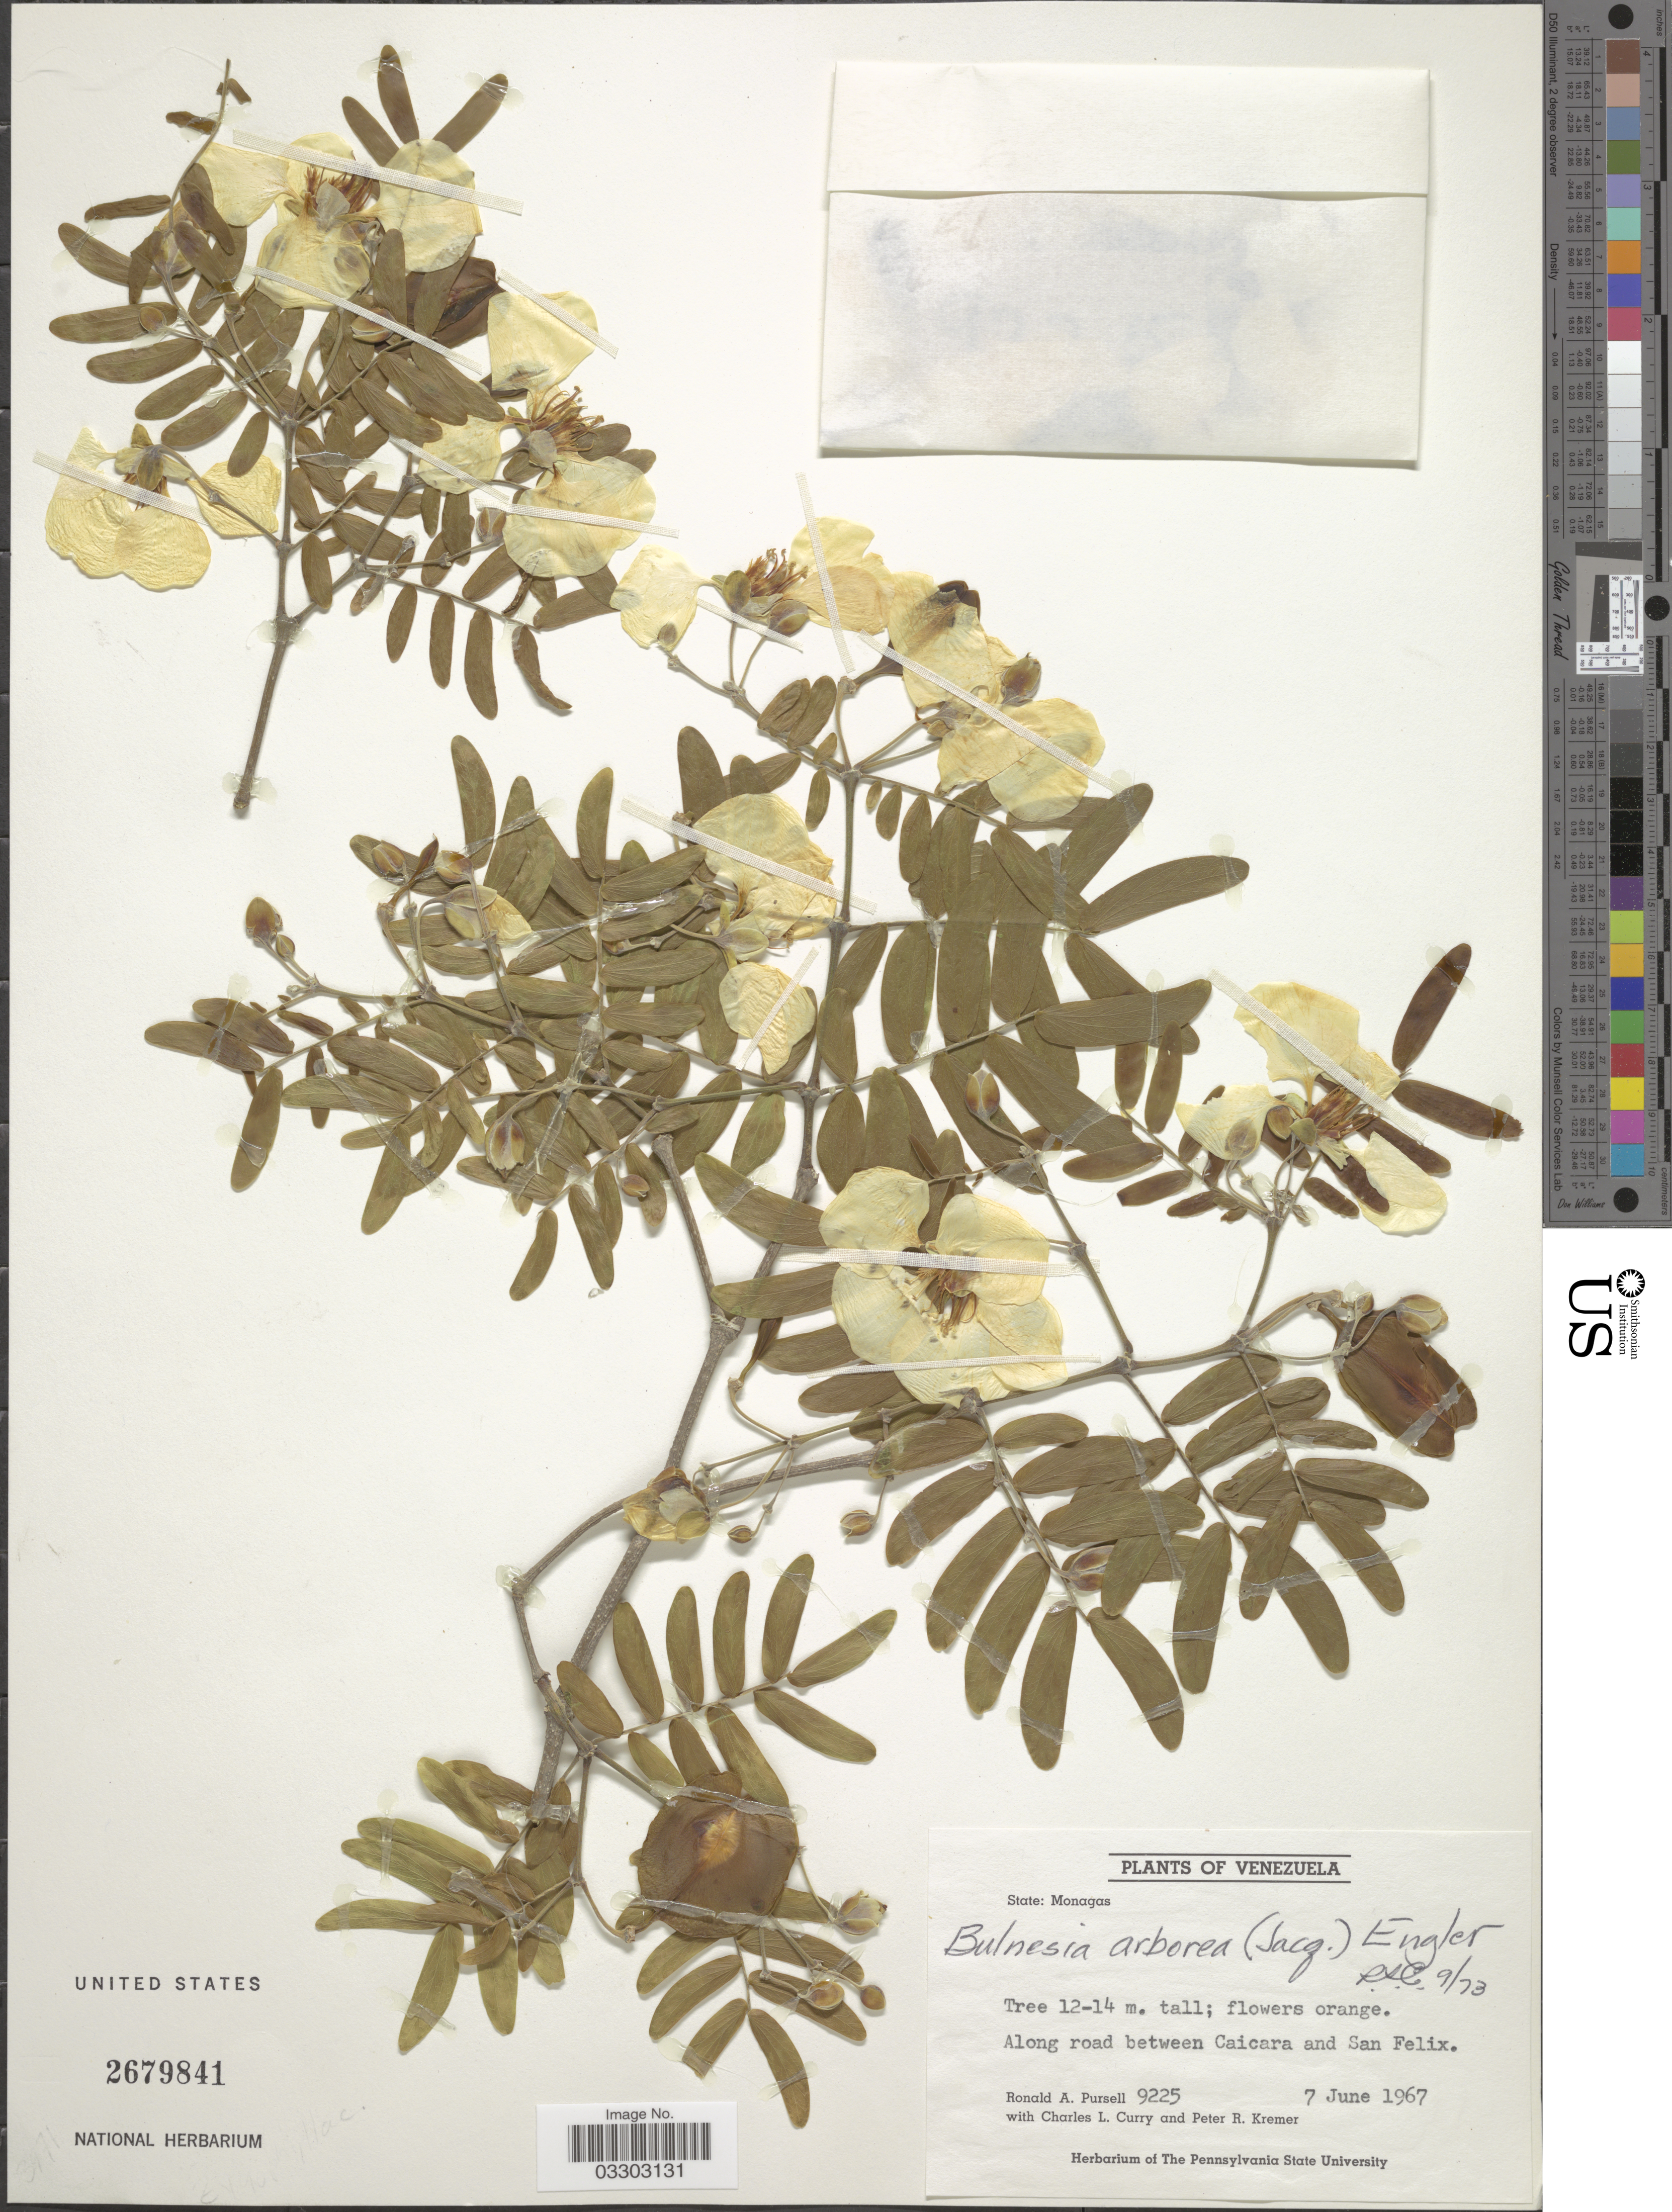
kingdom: Plantae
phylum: Tracheophyta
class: Magnoliopsida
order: Zygophyllales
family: Zygophyllaceae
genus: Gonopterodendron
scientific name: Gonopterodendron arboreum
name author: (Jacq.) Godoy-Bürki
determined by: U.S. National Herbarium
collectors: R. A. Pursell, C. L. Curry & P. Kremer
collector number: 9225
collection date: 1967-06-07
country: Venezuela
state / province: Monagas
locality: Along road between Caicara and San Felix.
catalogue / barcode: US 2679841